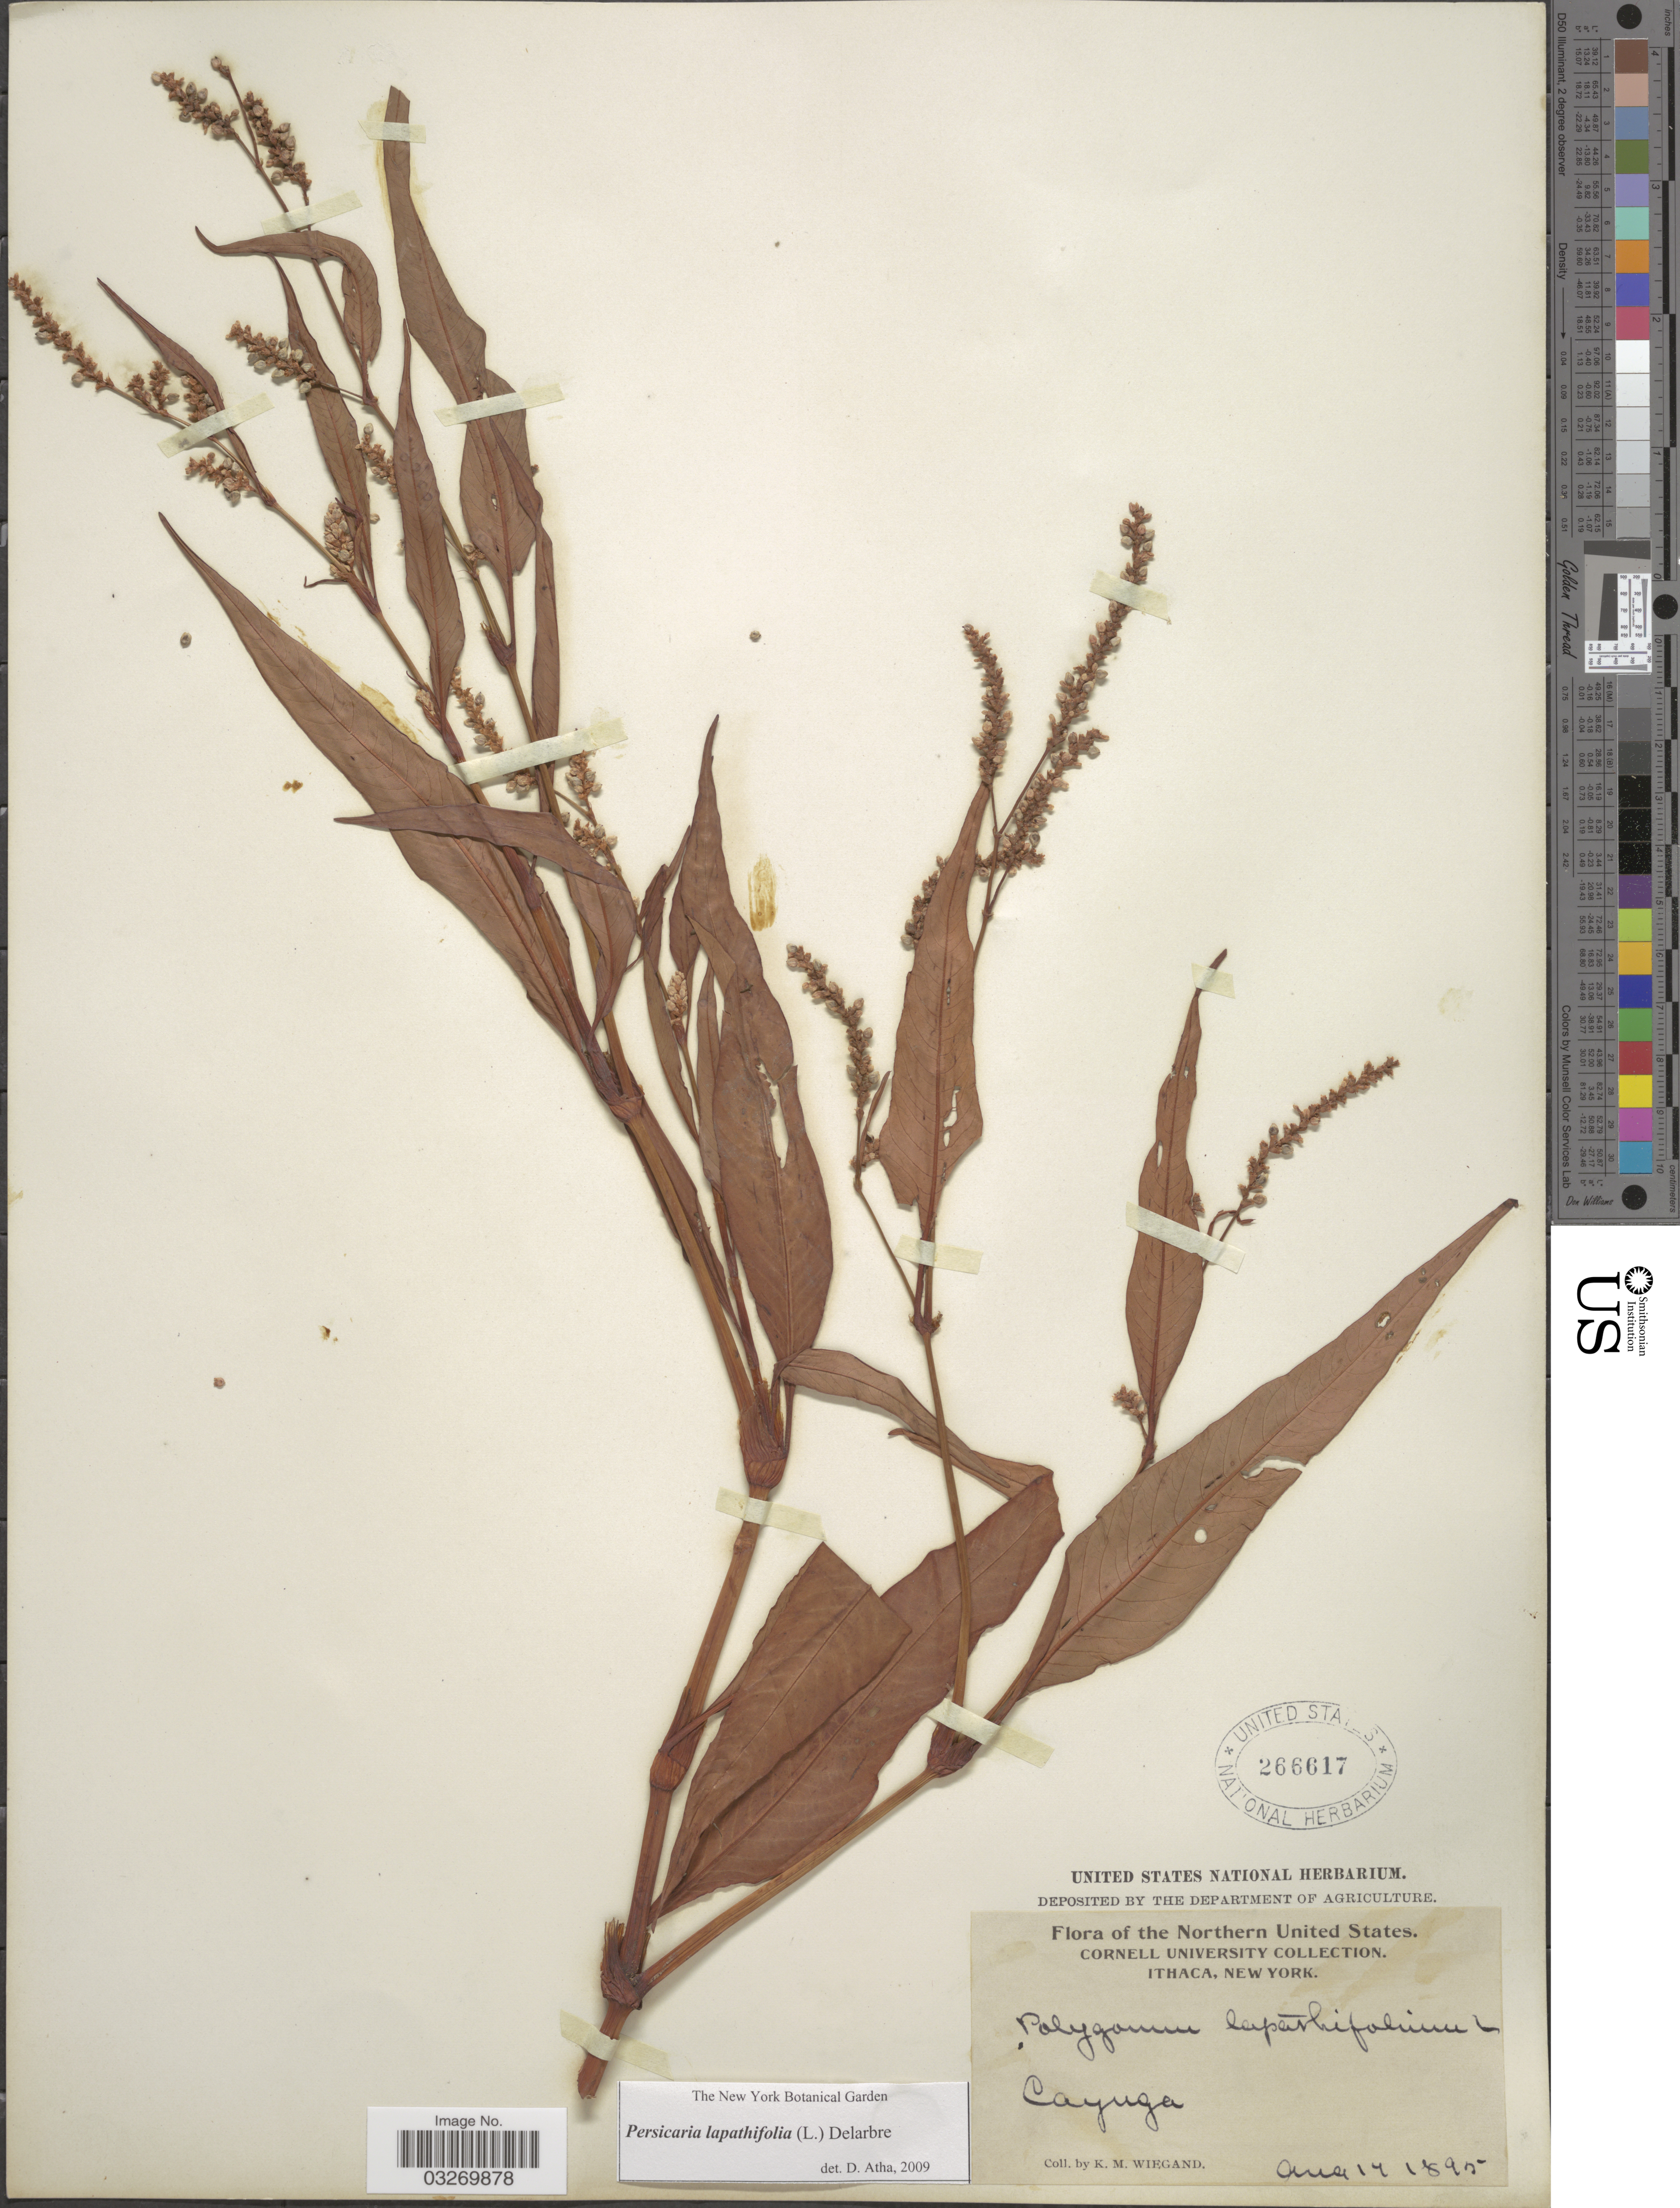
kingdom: Plantae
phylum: Tracheophyta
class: Magnoliopsida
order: Caryophyllales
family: Polygonaceae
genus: Persicaria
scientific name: Persicaria lapathifolia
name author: (L.) Delarbre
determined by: Atha, D. E.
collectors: K. M. Wiegand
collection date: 1895-08-14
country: United States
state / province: New York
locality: Northern United States. Cayuga.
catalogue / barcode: US 266617